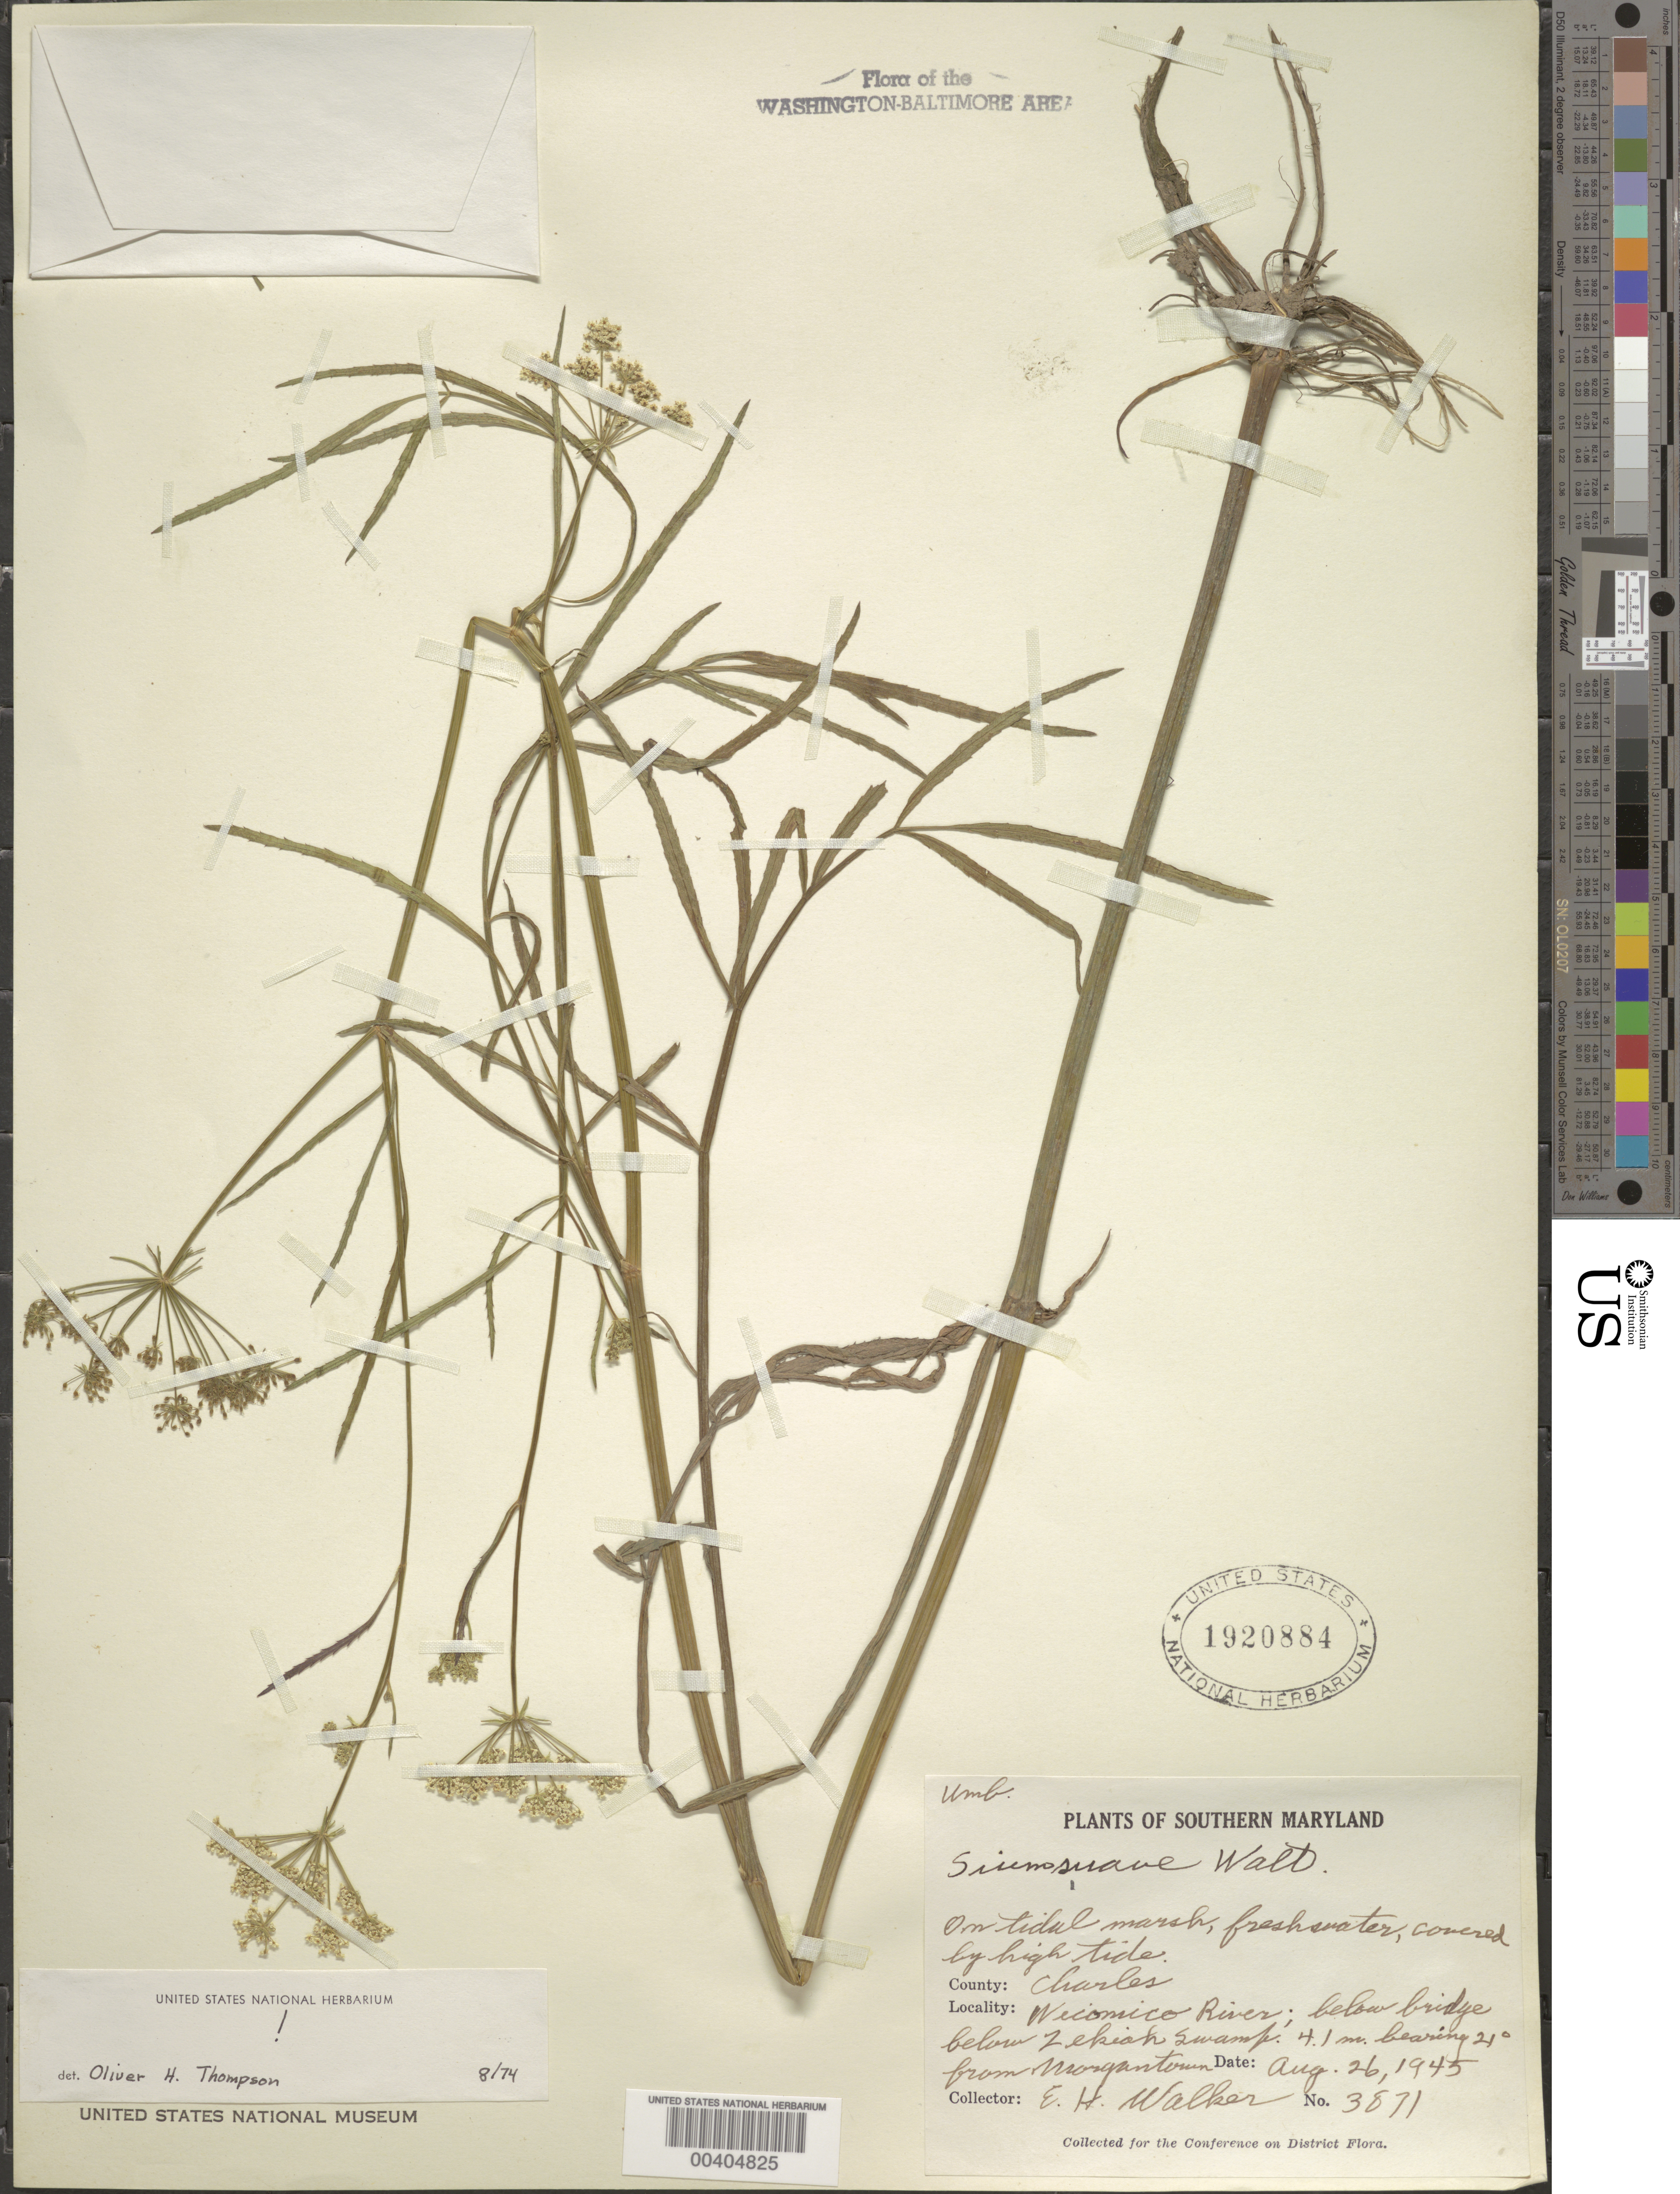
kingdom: Plantae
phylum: Tracheophyta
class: Magnoliopsida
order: Apiales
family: Apiaceae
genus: Sium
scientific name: Sium suave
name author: Walter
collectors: E. H. Walker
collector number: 3871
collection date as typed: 26 Aug 1945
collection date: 1945-08-26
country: United States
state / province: Maryland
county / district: Charles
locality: Wicomico River below Zekiah Swamp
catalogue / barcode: US 1920884